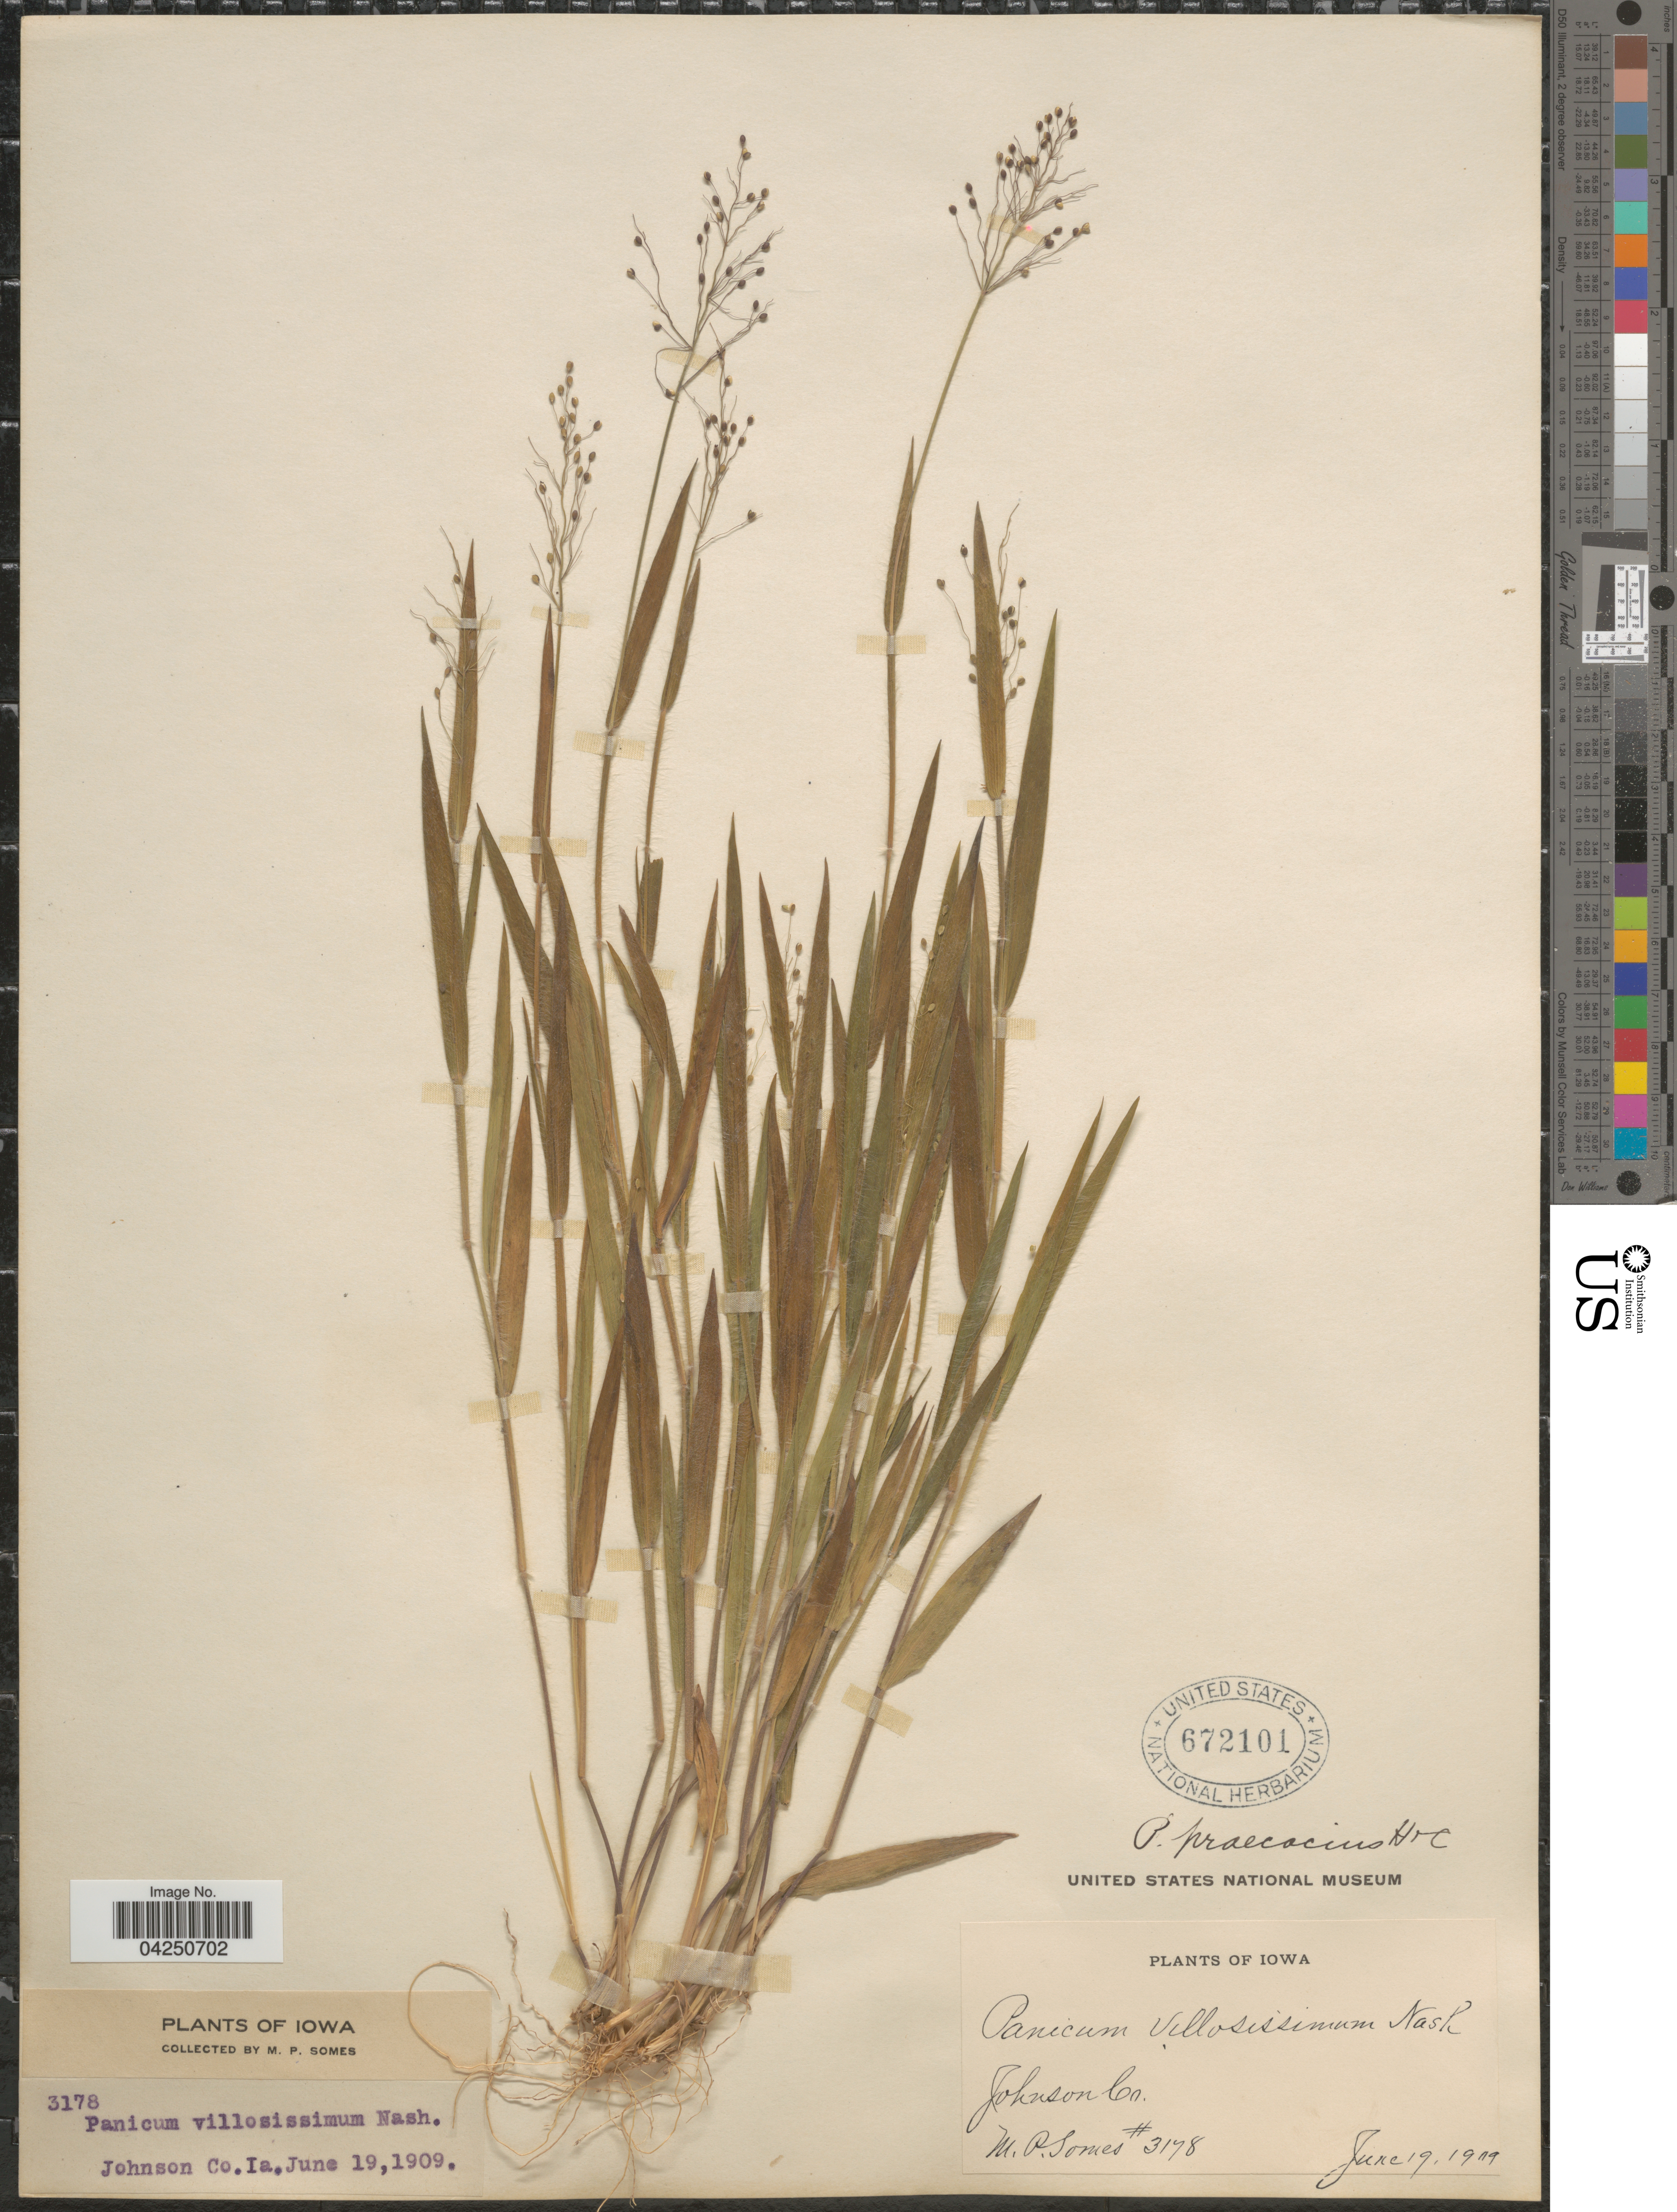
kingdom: Plantae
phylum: Tracheophyta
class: Liliopsida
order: Poales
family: Poaceae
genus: Dichanthelium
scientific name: Dichanthelium acuminatum var. acuminatum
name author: (Sw.) Gould & C.A. Clark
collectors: M. Somes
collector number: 3178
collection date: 1909-06-19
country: United States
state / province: Iowa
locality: Johnson Co.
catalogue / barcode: US 672101